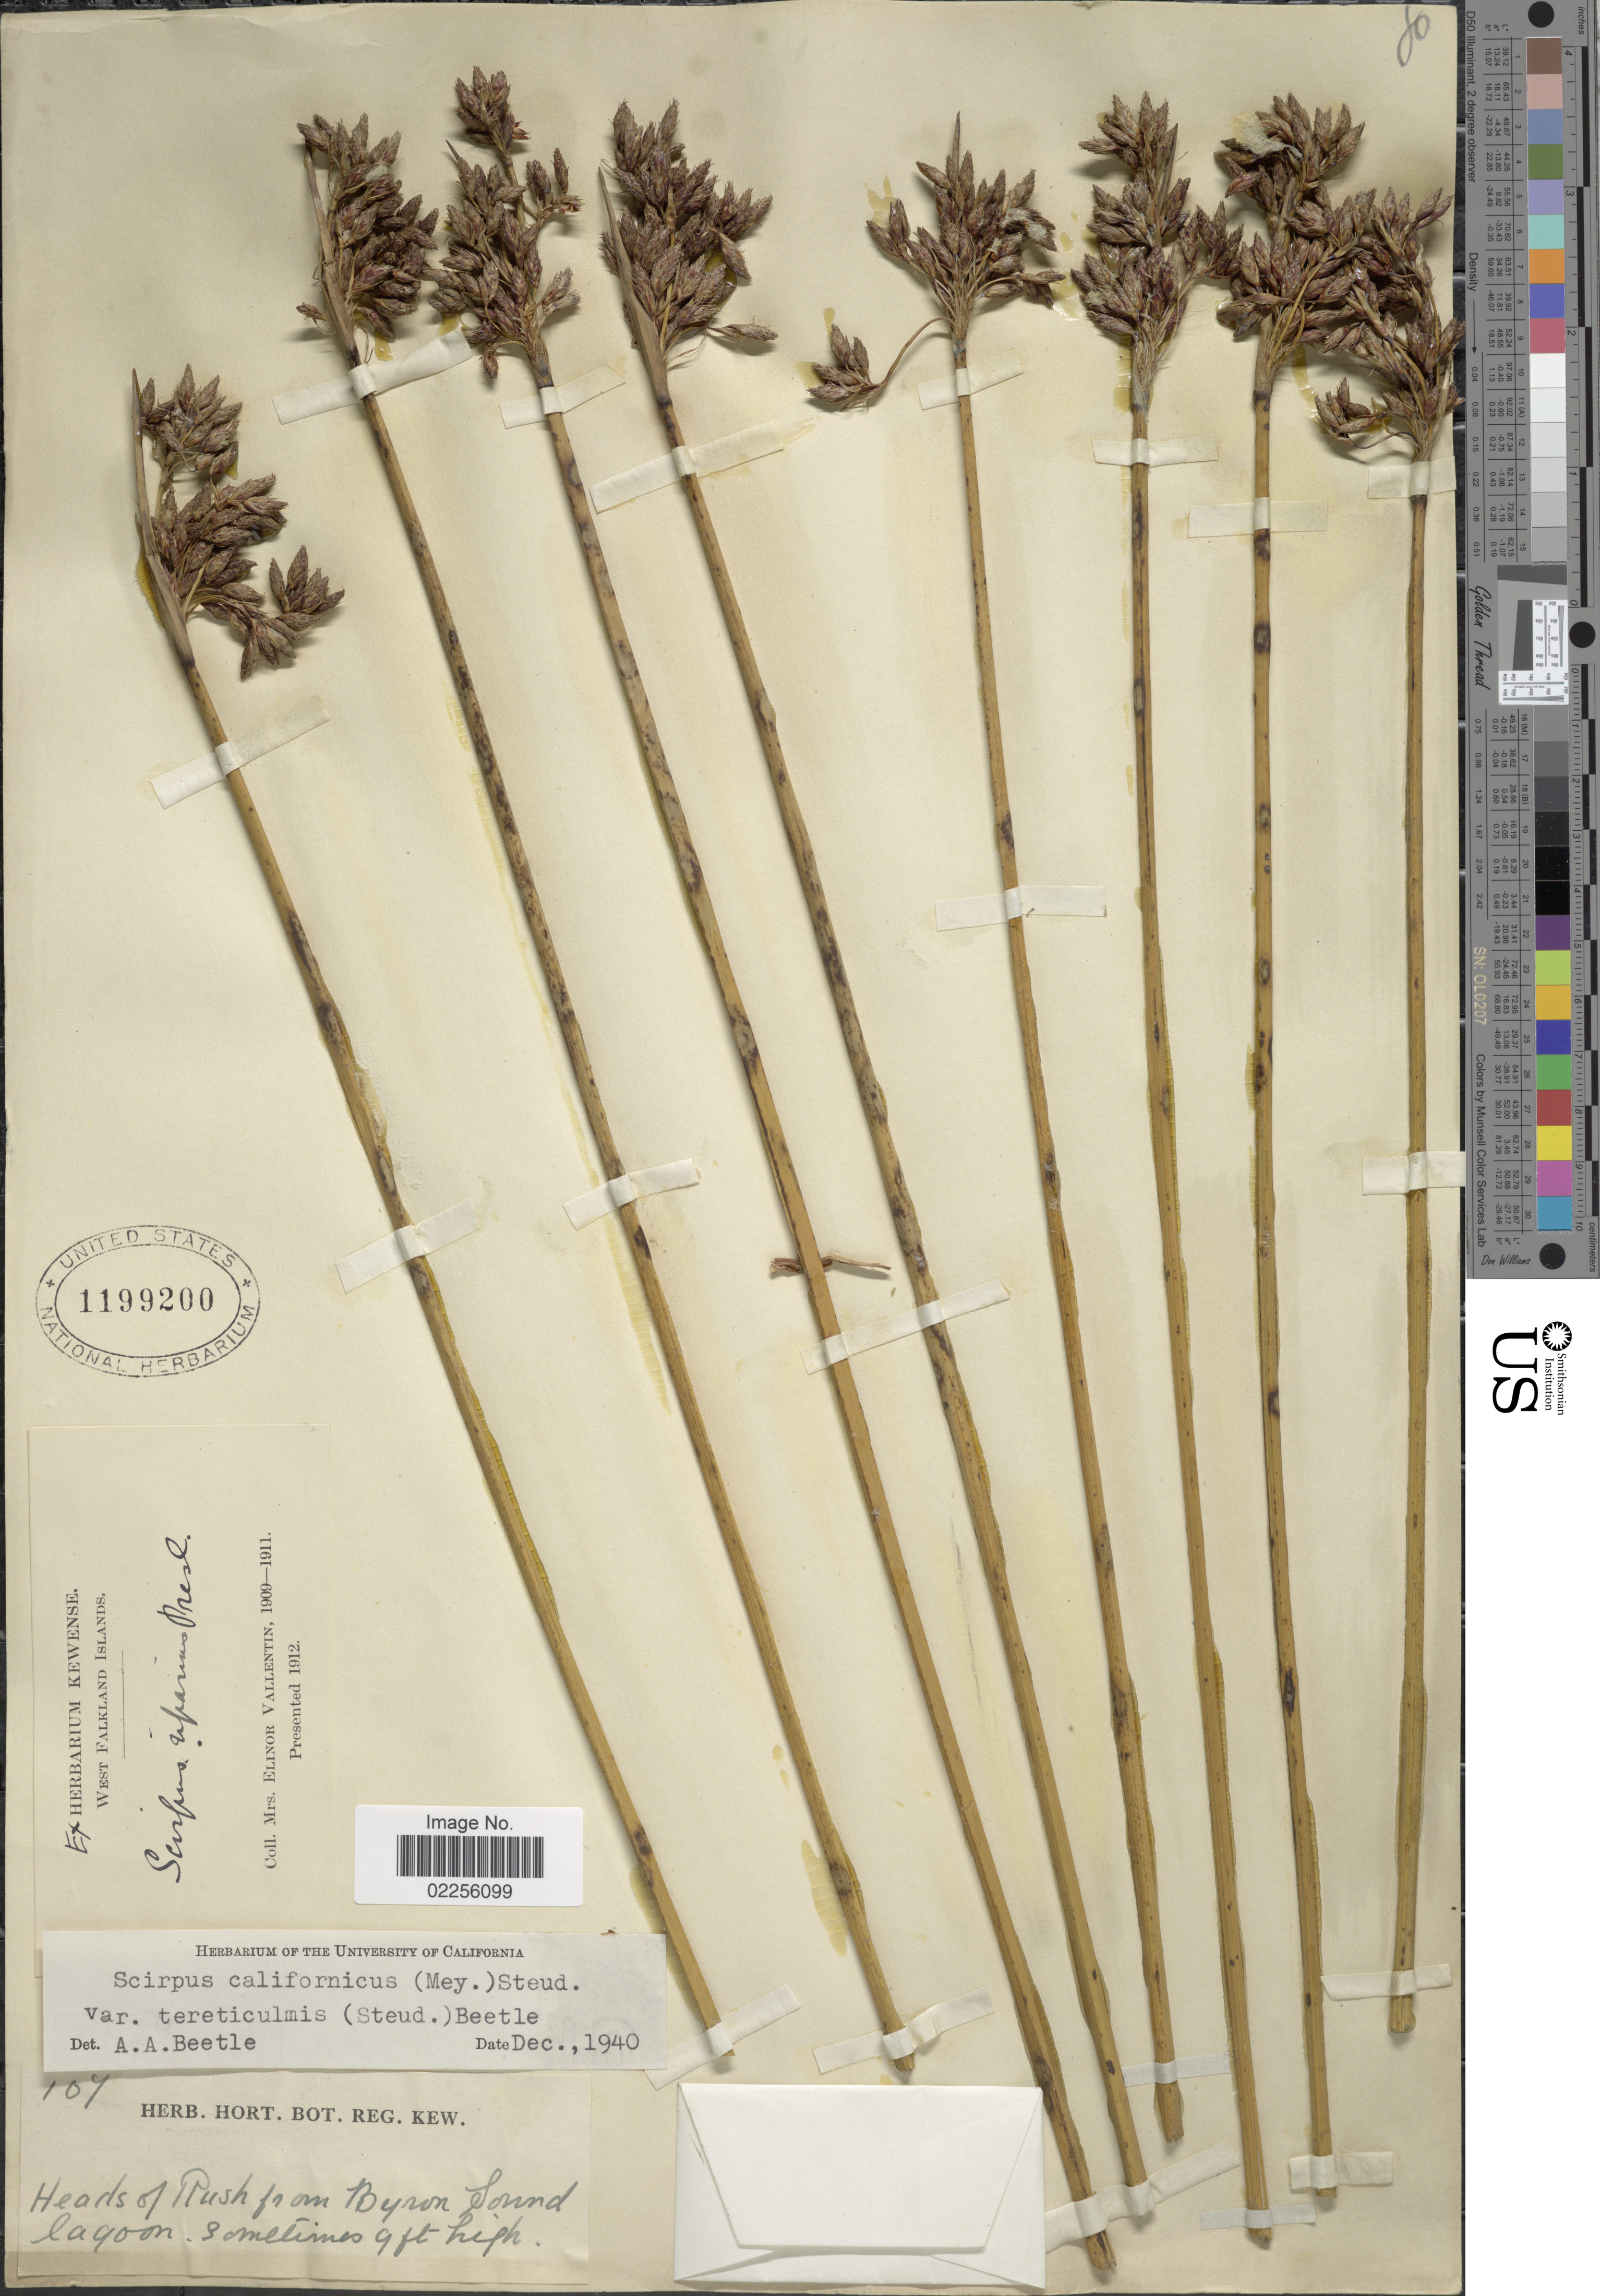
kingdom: Plantae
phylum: Tracheophyta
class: Liliopsida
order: Poales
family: Cyperaceae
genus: Schoenoplectus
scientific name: Schoenoplectus californicus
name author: (C.A. Mey.) Soják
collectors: E. Vallentin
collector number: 107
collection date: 1909/1911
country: Falkland Islands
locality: West Falkland, Heads of Rush from Byron Sound lagoon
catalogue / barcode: US 1199200